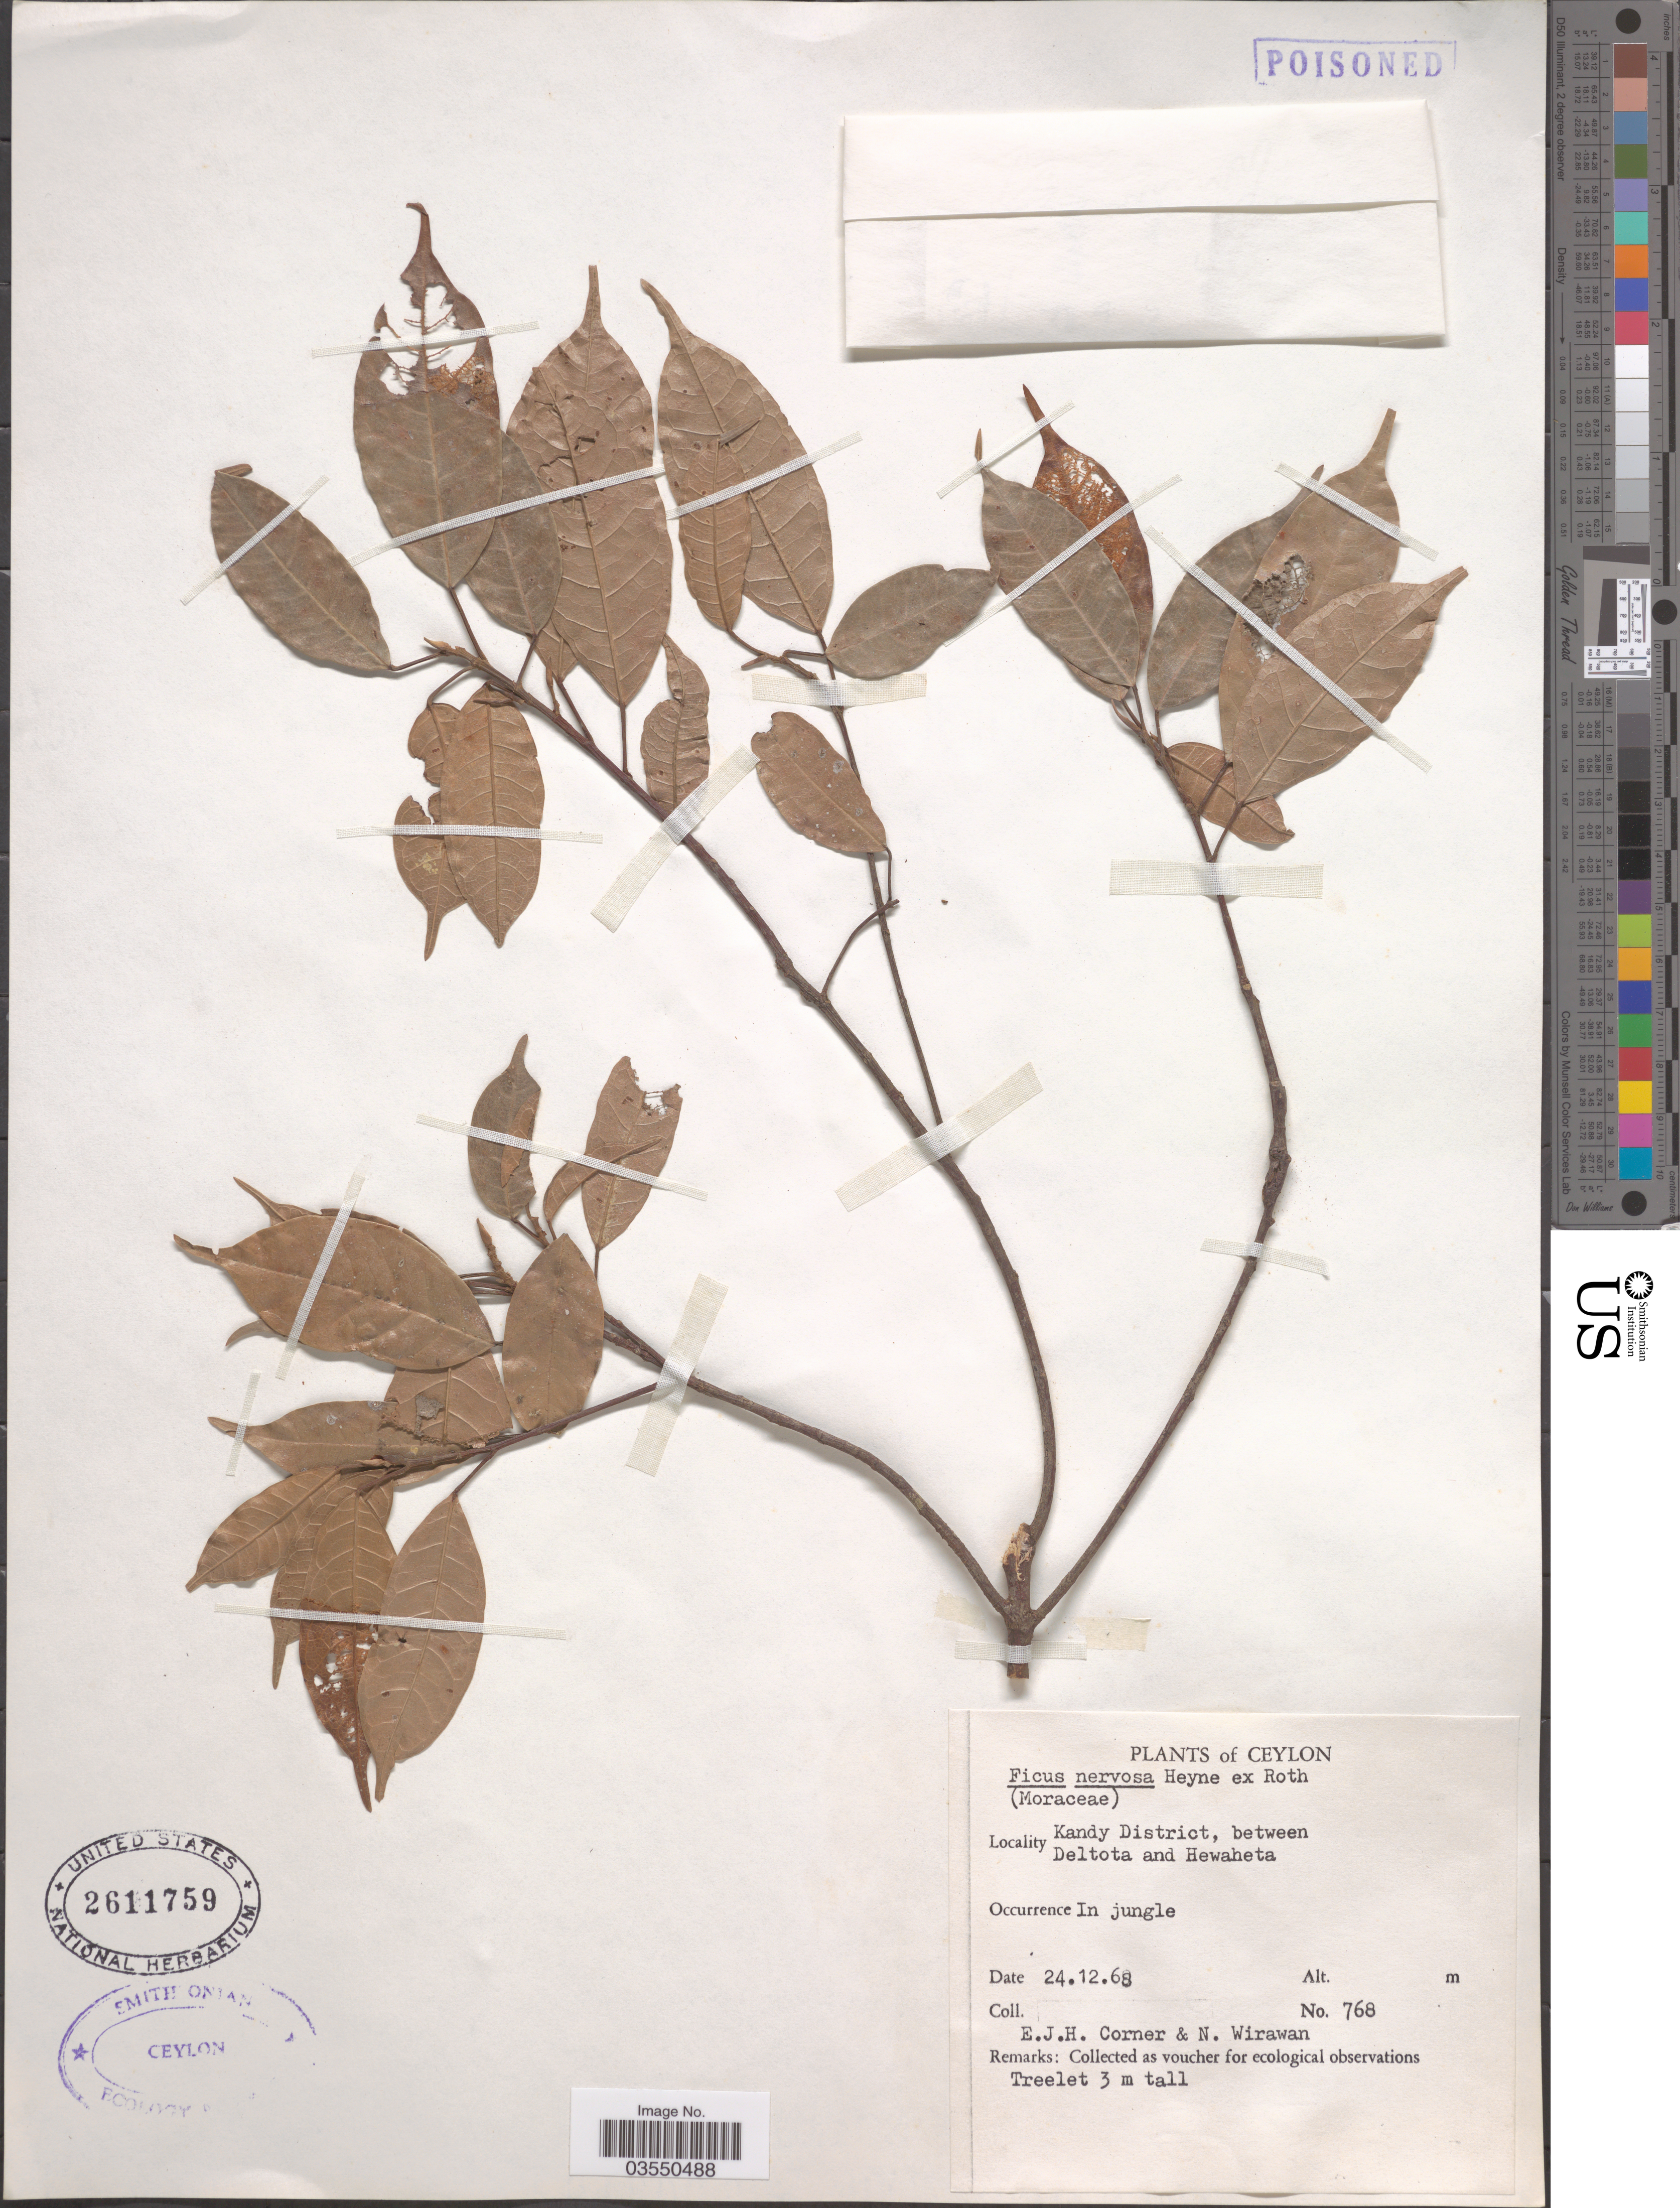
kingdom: Plantae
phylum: Tracheophyta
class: Magnoliopsida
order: Rosales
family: Moraceae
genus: Ficus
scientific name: Ficus nervosa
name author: B. Heyne & Roth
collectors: E. Corner & N. Wirawan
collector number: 768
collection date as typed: Transcribed d/m/y: 24/12/68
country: Sri Lanka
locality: Ceylon. Kandy District, between Deltota and Hewaheta.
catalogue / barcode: US 2611759